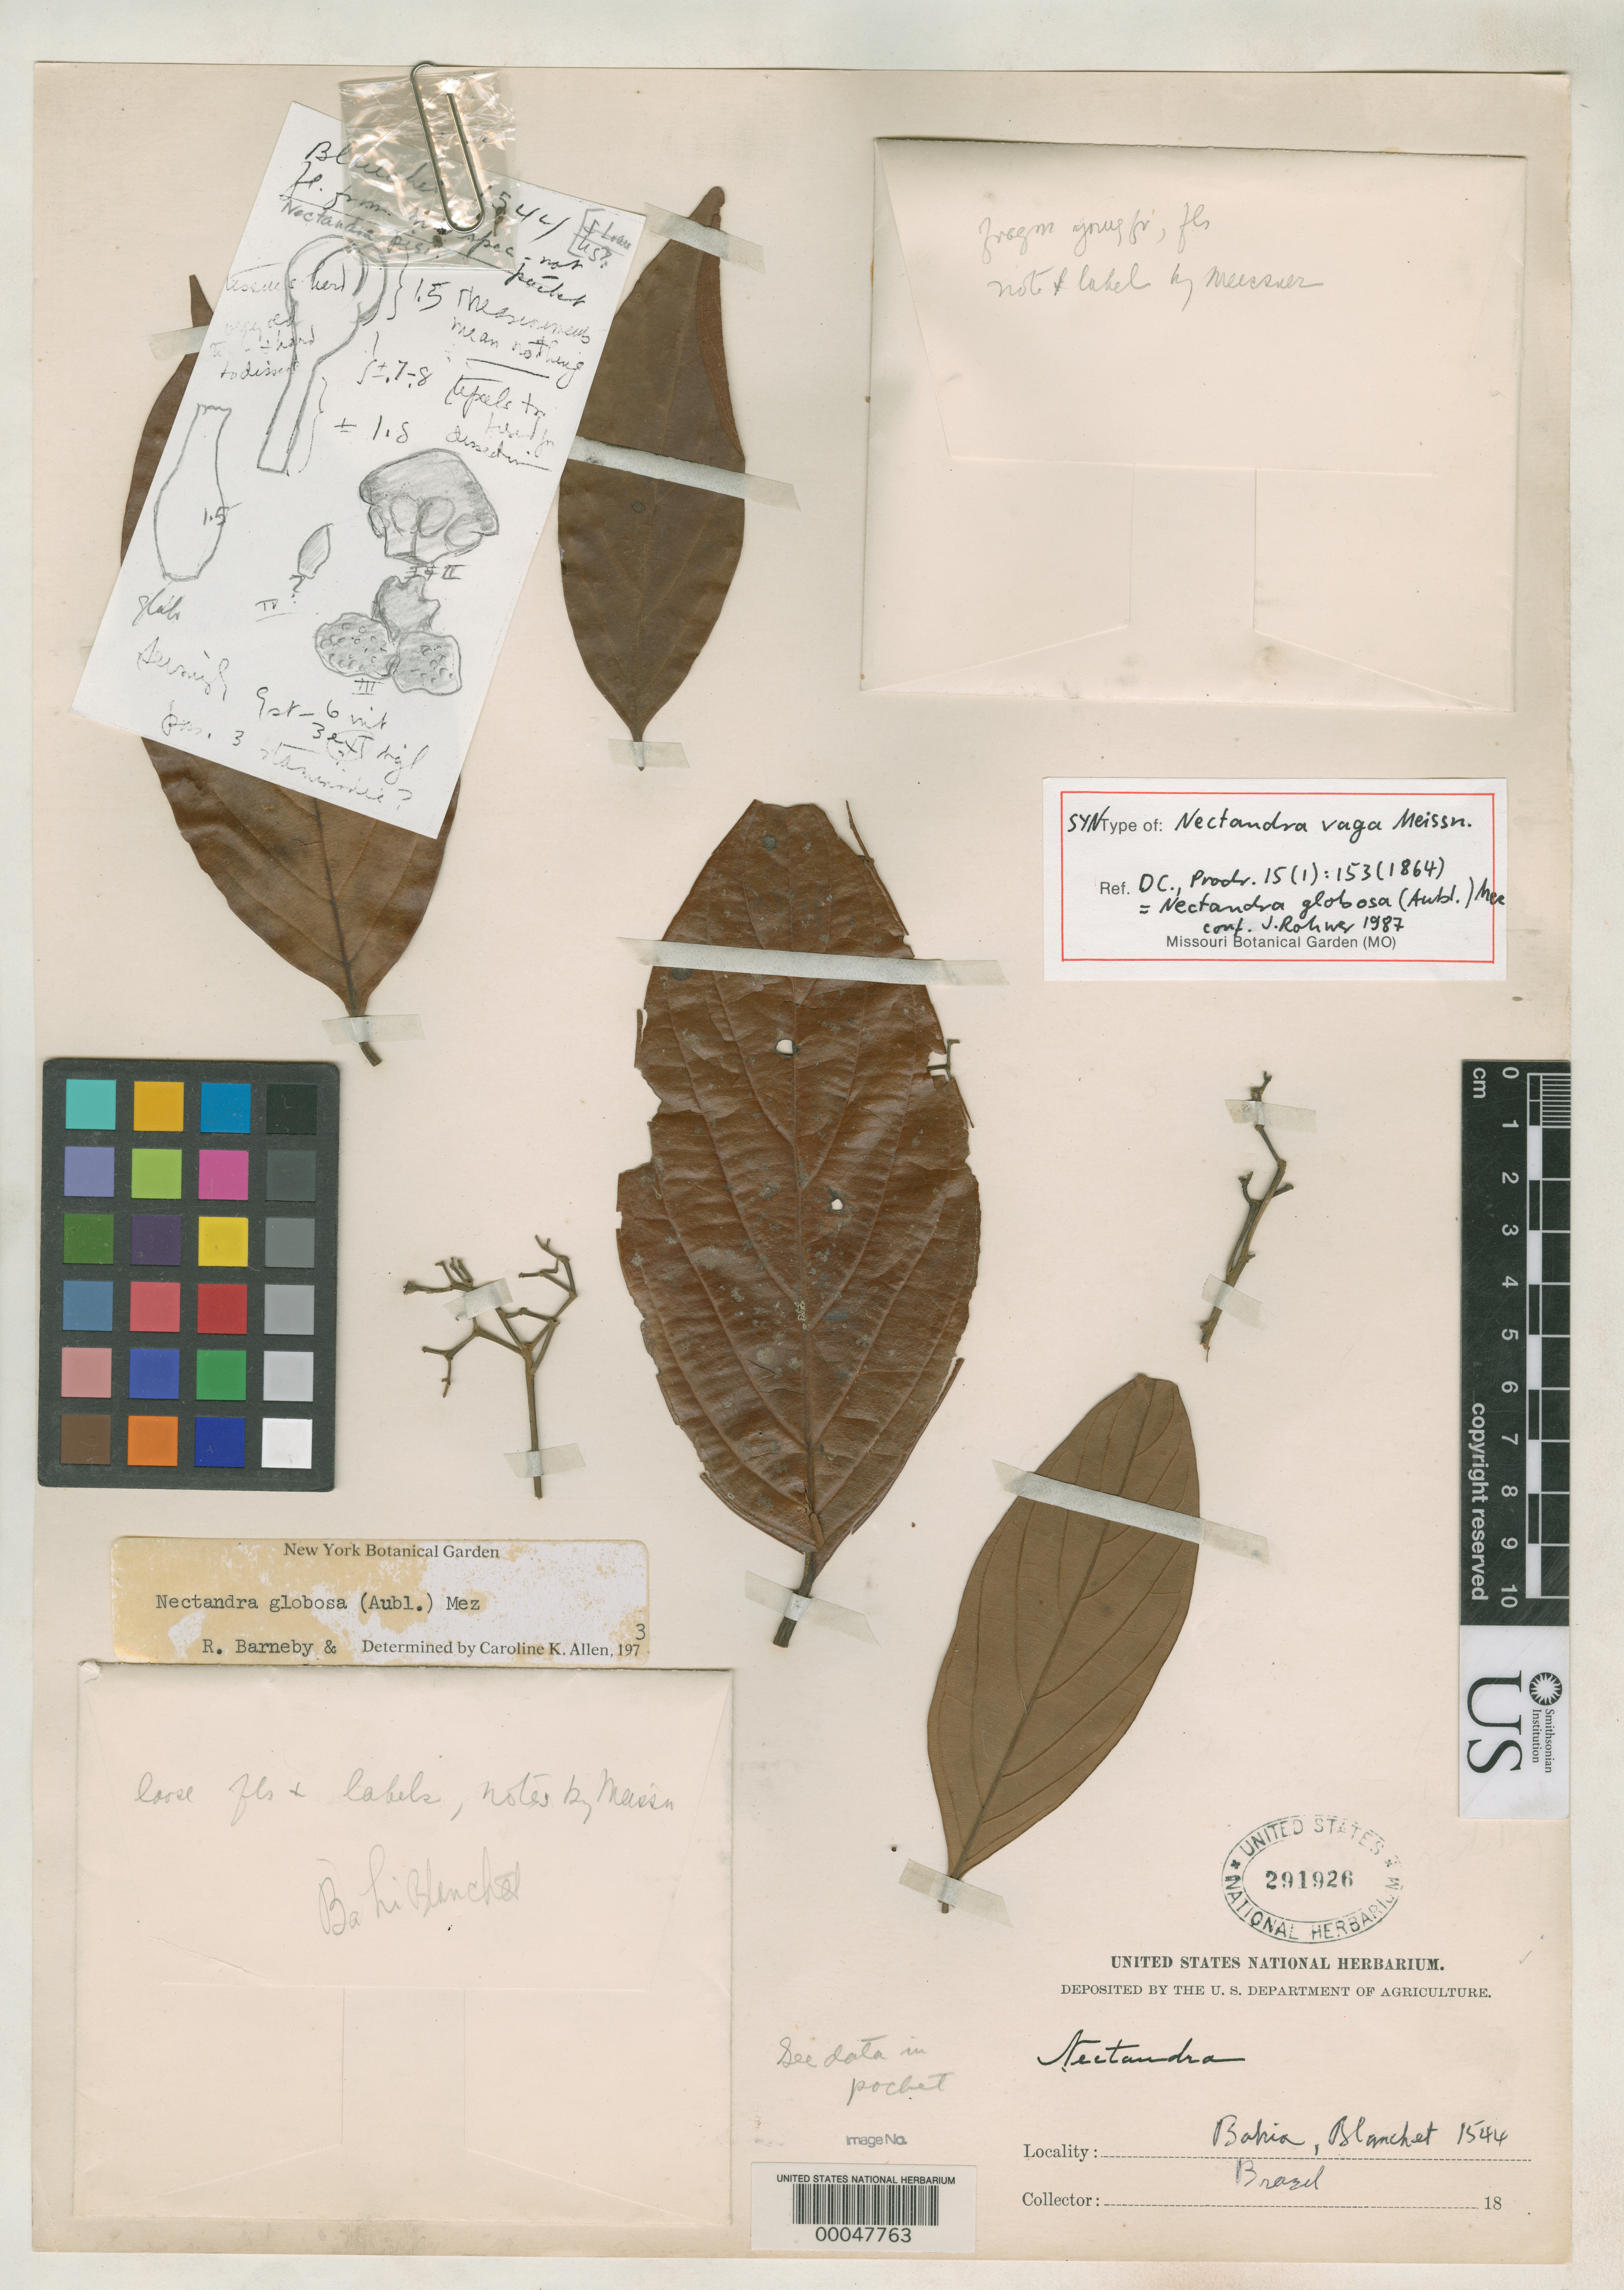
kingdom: Plantae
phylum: Tracheophyta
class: Magnoliopsida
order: Laurales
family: Lauraceae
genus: Nectandra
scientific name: Nectandra vaga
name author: Meisn. in DC.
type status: Isosyntype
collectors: J. Blanchet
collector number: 1544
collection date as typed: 18--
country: Brazil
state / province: Bahia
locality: North of Esplanda city on road to Jaquera.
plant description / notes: Also a syntype of var. vulgaris Meissn., implicitly the typical variety and therefore a nom. illeg. (for discussion see Rohwer 1993, Fl. Neotrop. Monogr. 60) Additional syntypes of the species (and var. vulgaris) filed under Nectandra vaga var. major Meissn. Lectotype collection is Hostmann & Kappler 235 as designated by Rohwer, Fl. Neotrop. Monogr. 60: 245 (1993).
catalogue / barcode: US 291926